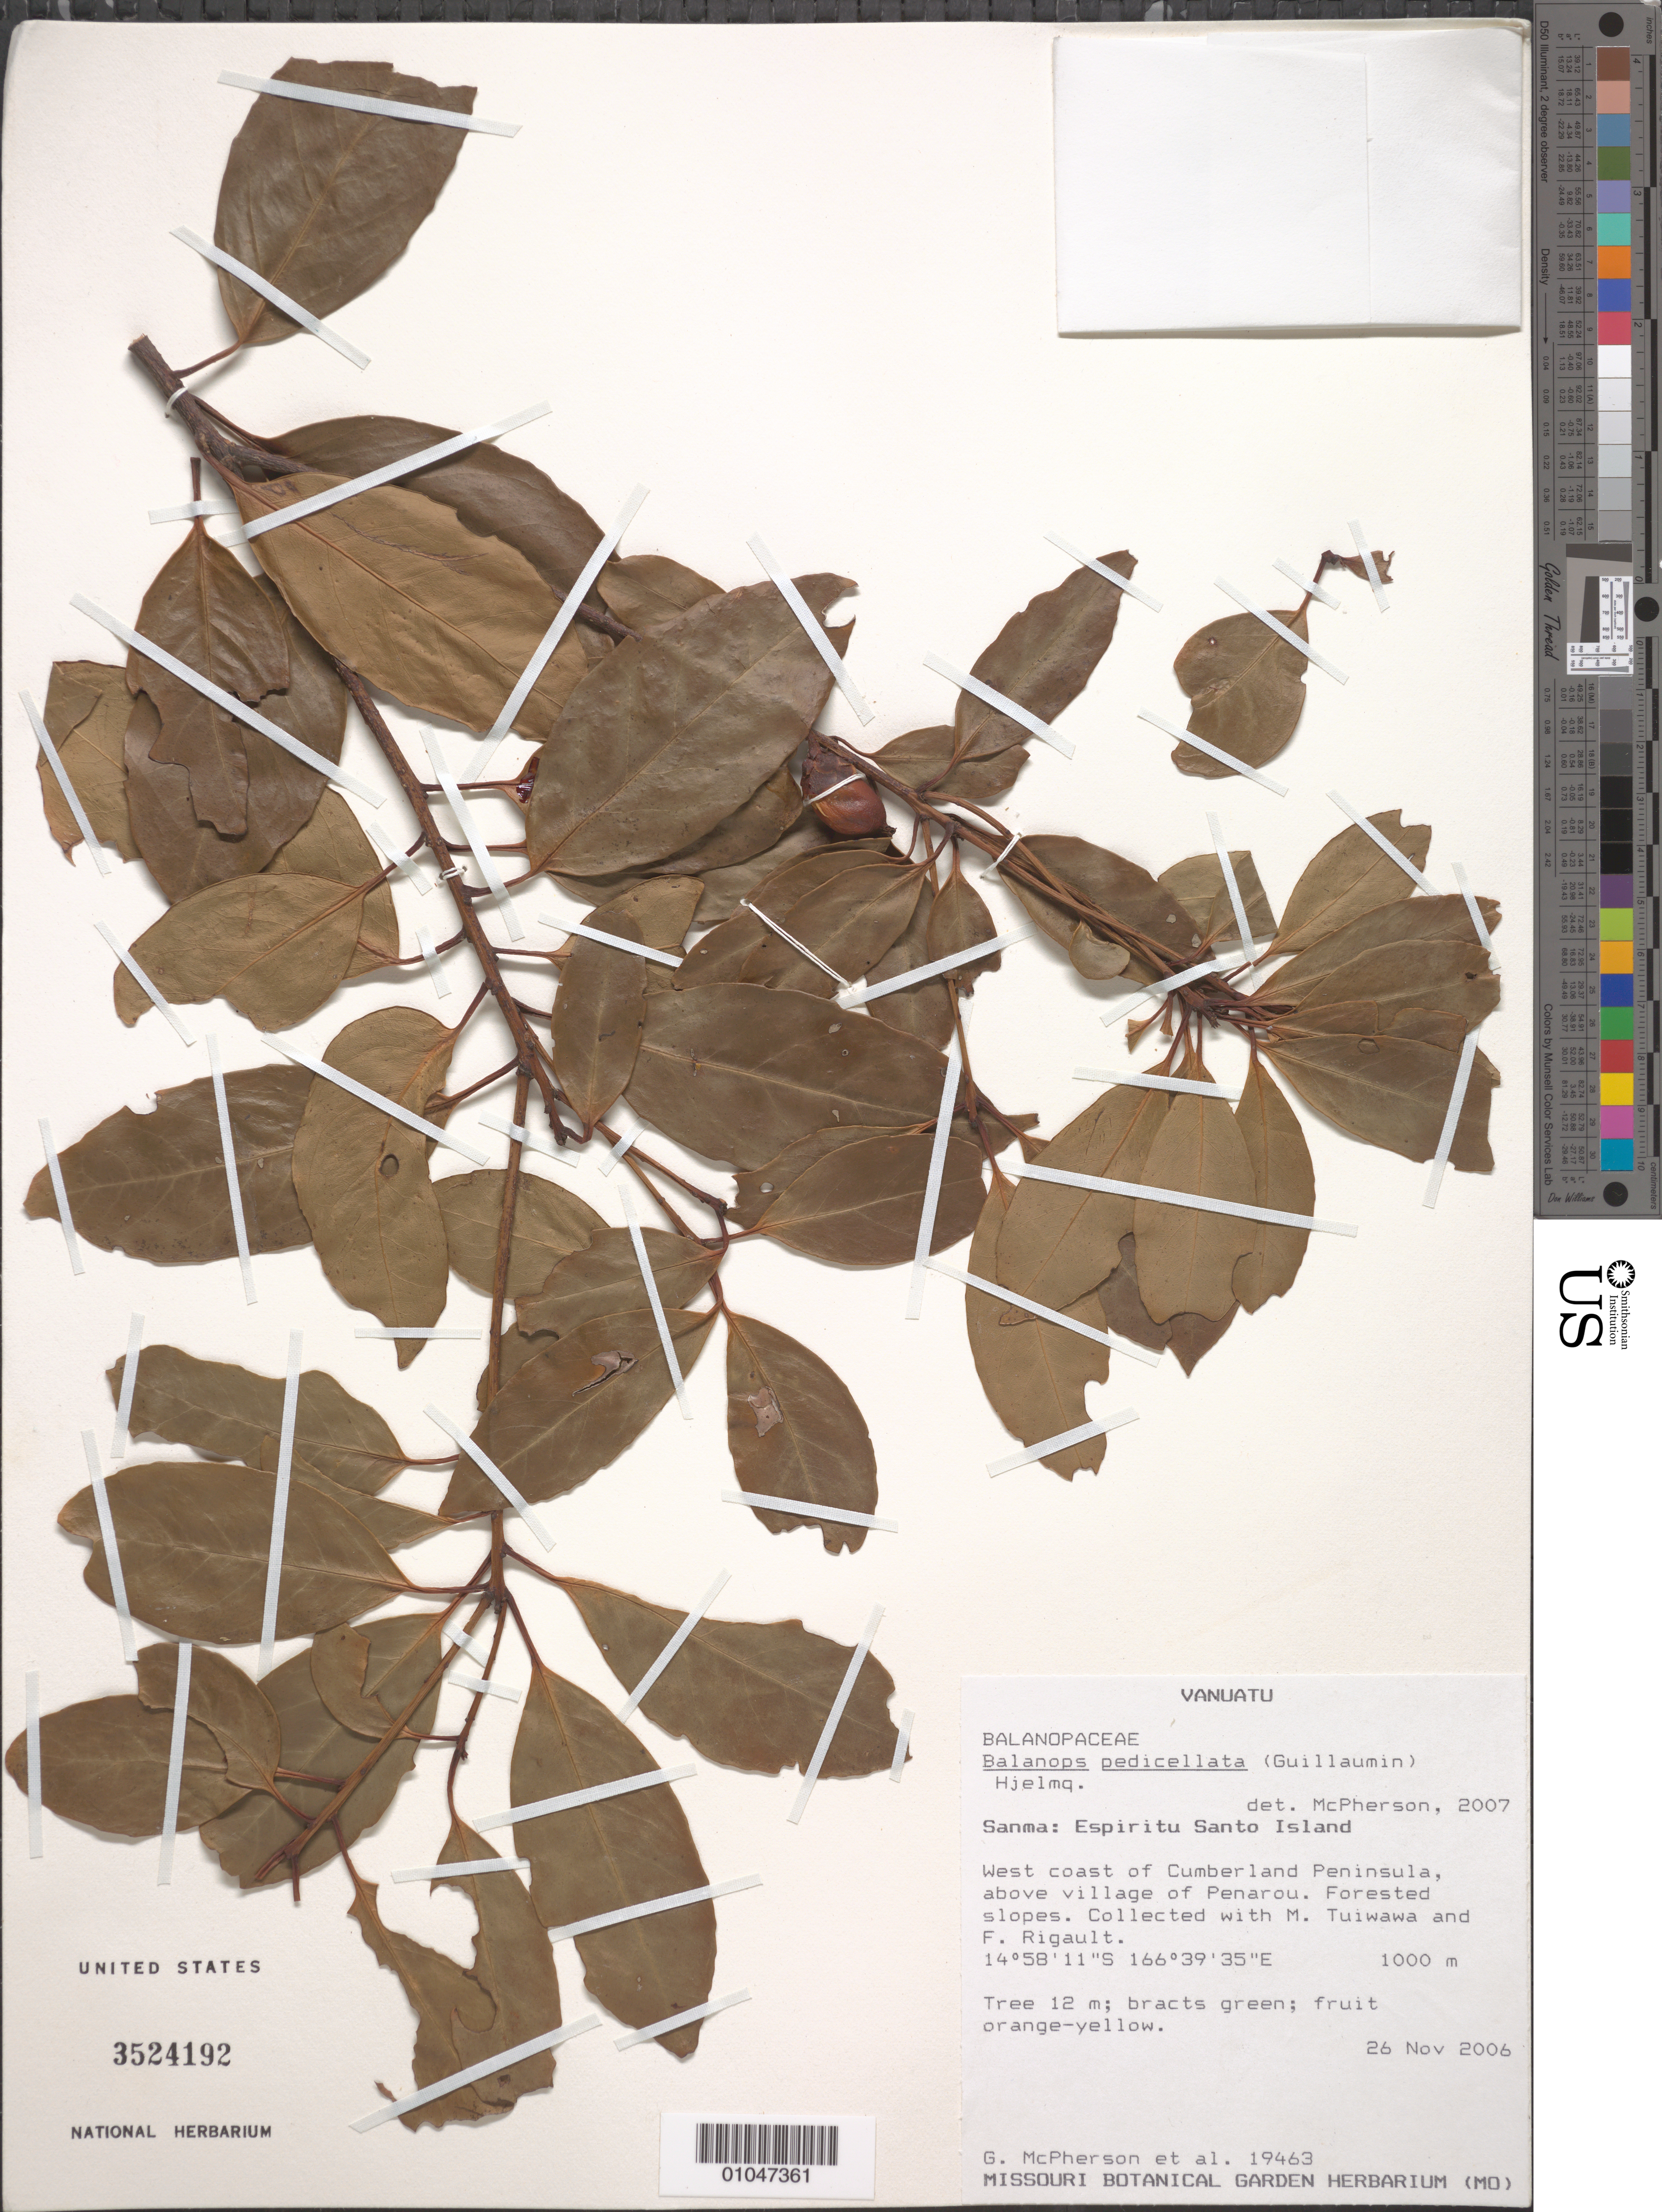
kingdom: Plantae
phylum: Tracheophyta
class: Magnoliopsida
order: Malpighiales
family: Balanopaceae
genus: Balanops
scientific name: Balanops pedicellata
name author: (Guillaumin) Hjelmq.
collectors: G. D. McPherson et al.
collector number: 19463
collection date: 2006-11-26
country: Vanuatu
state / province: Sanma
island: Espiritu Santo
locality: West coast of Cumberland Peninsula, above village of Penarou.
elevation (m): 1000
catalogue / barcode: US 3524192